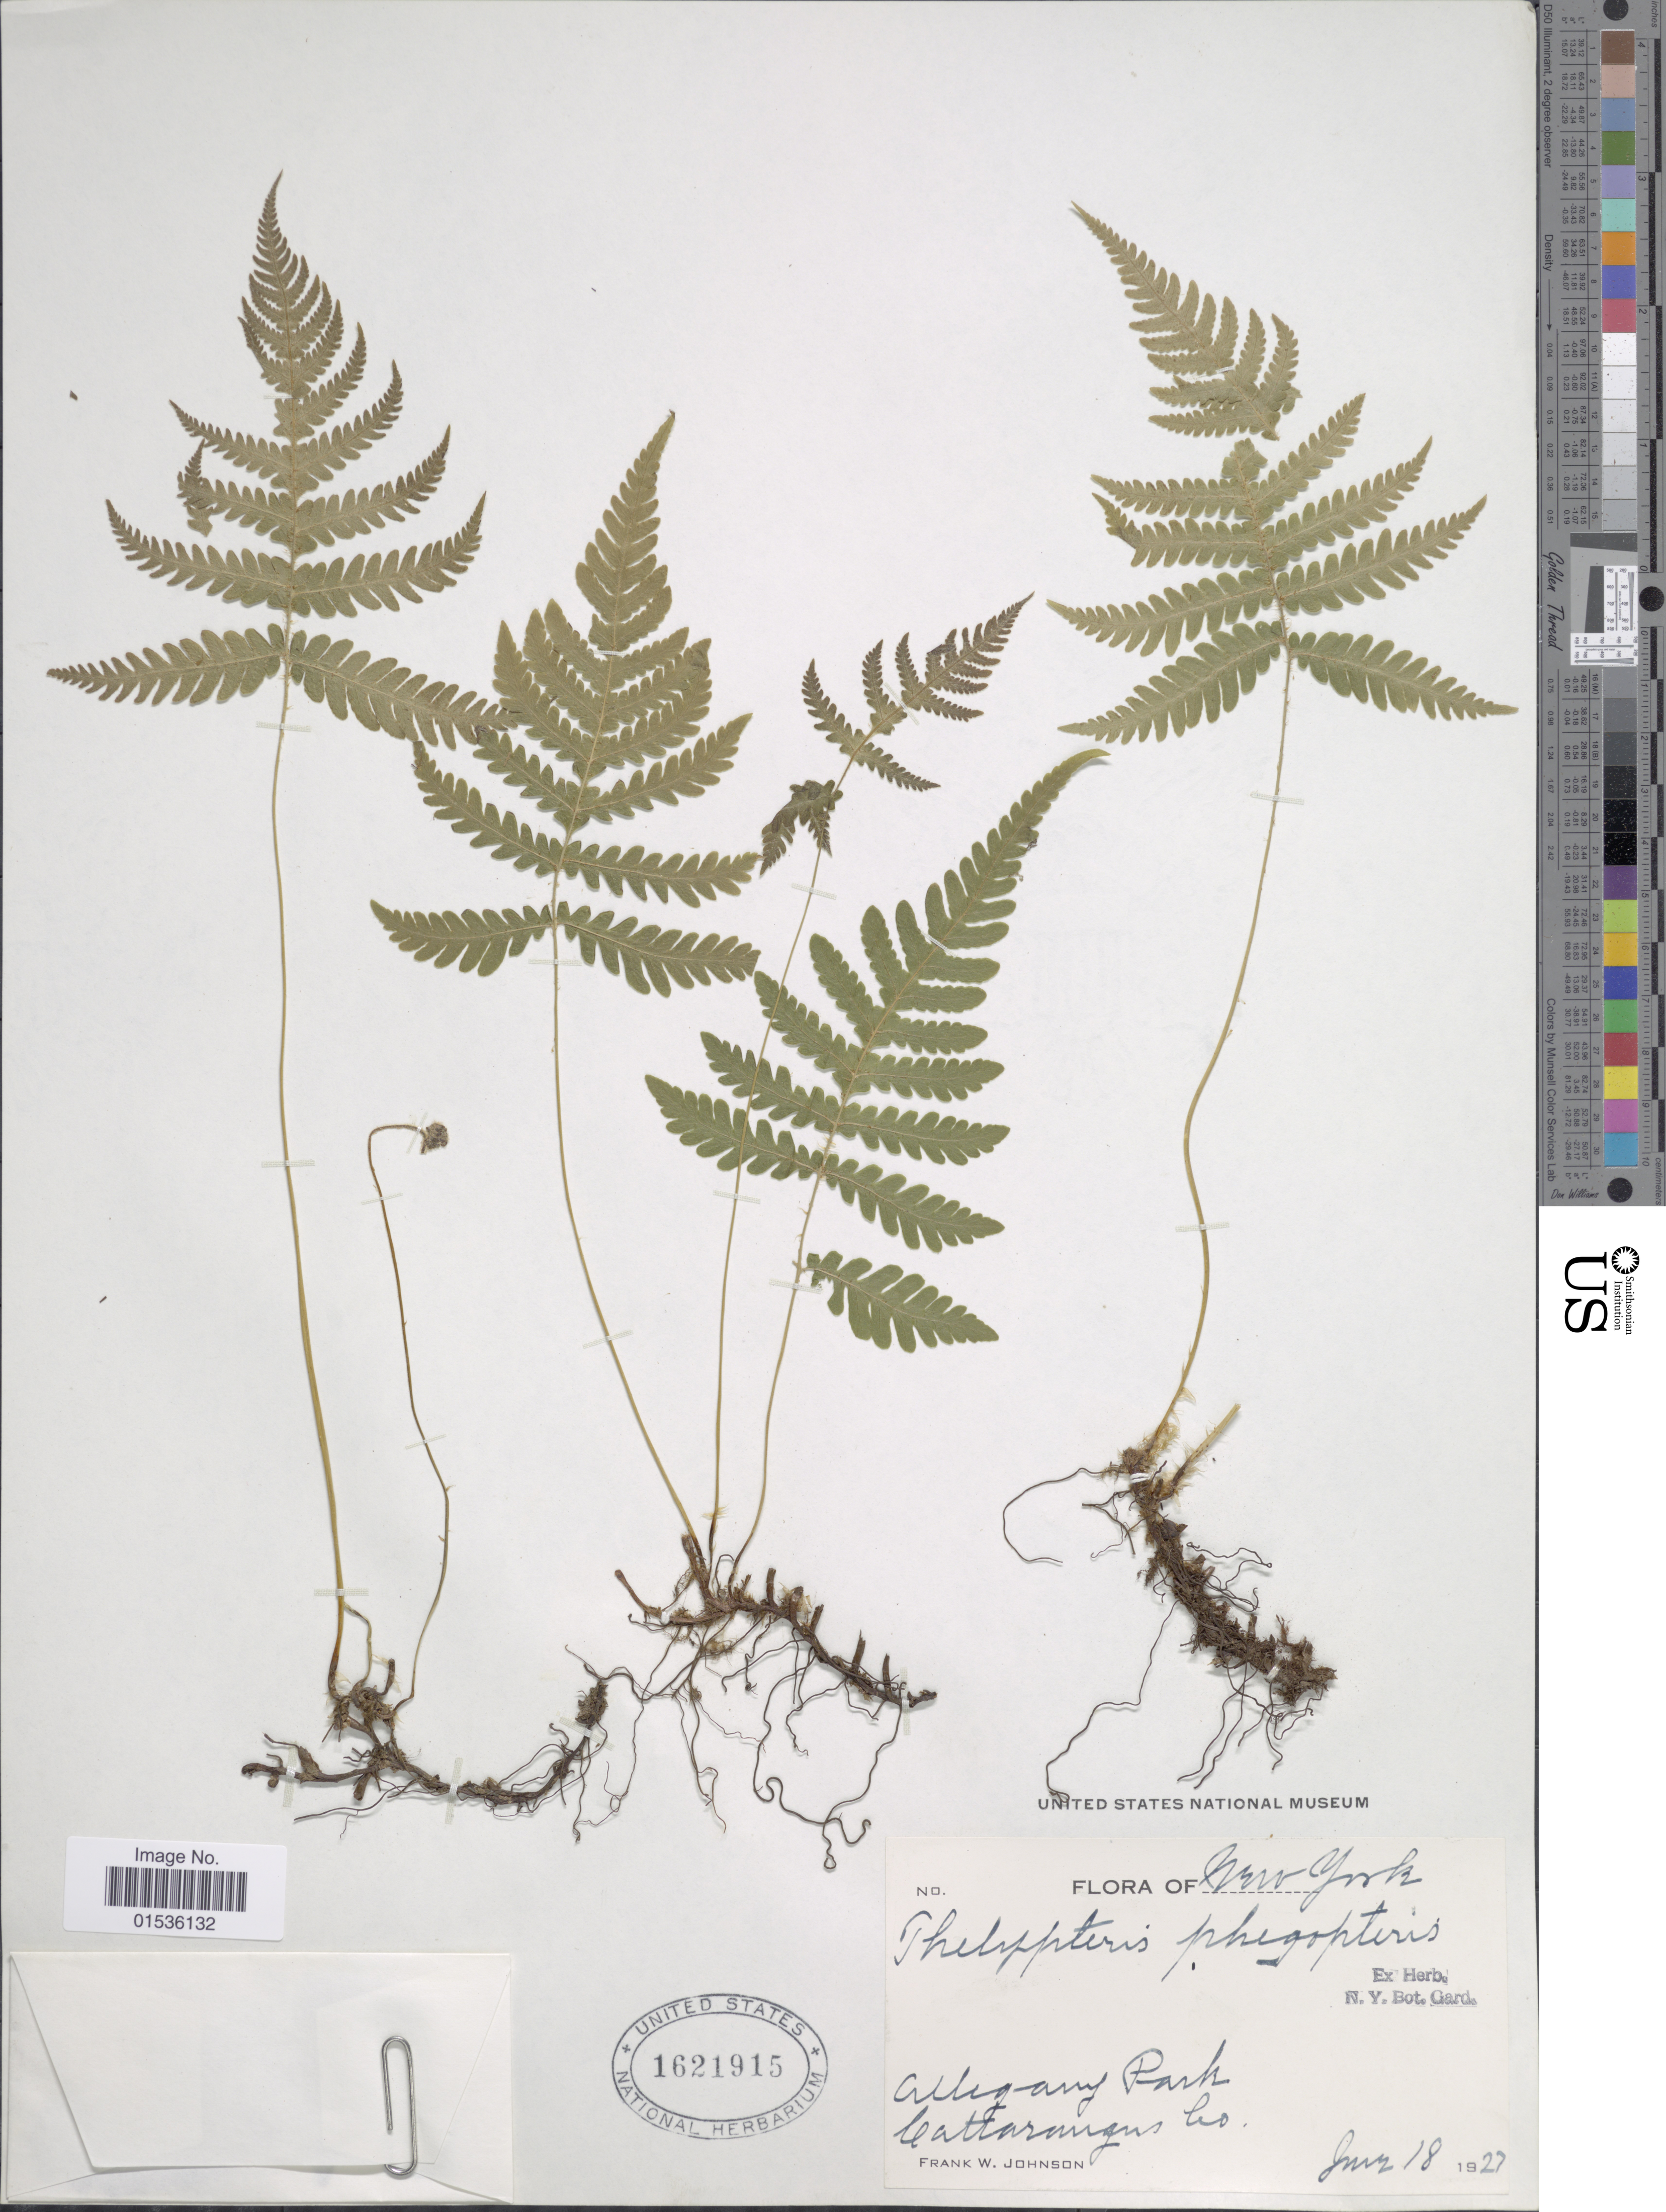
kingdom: Plantae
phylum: Tracheophyta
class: Polypodiopsida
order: Polypodiales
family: Thelypteridaceae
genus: Phegopteris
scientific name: Phegopteris connectilis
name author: (Michx.) Watt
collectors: F. W. Johnson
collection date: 1927-06-18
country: United States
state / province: New York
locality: Allegany Park Cattaraugus Co.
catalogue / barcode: US 1621915